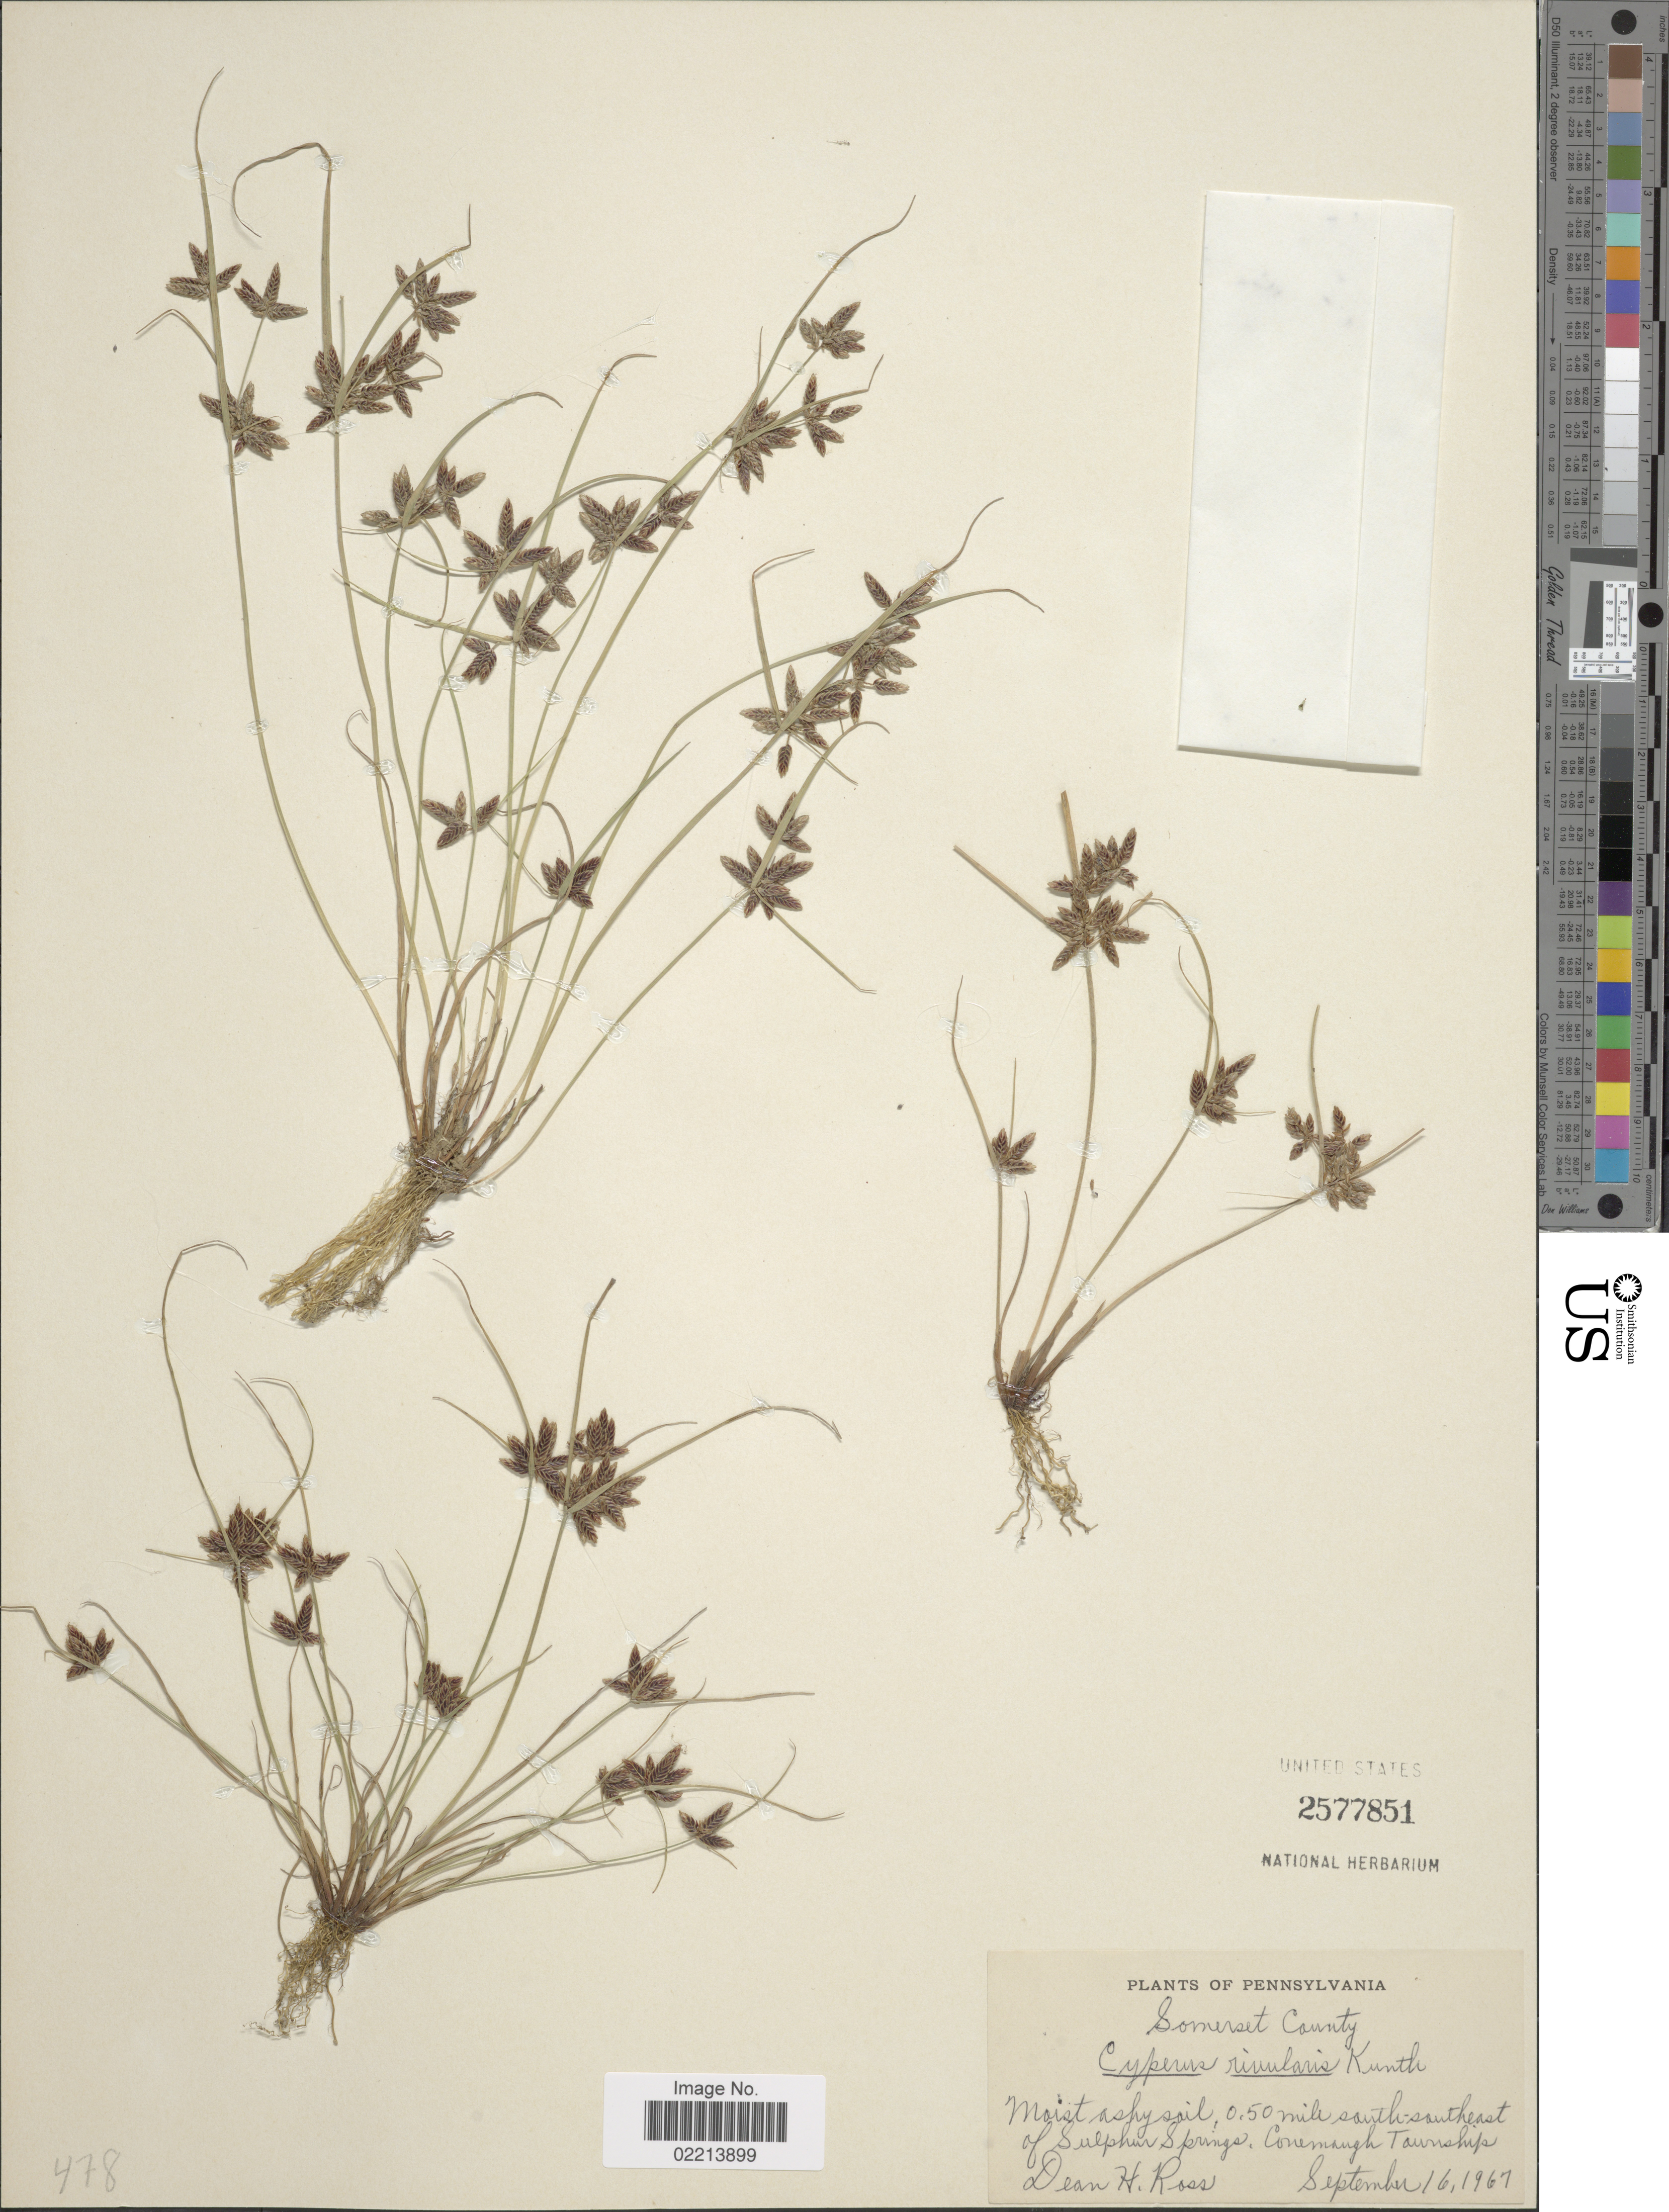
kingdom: Plantae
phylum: Tracheophyta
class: Liliopsida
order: Poales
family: Cyperaceae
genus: Cyperus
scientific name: Cyperus bipartitus Torr.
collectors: D. Ross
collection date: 1967-09-16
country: United States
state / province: Pennsylvania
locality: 0.50 miles south southwest of Sulphur springs, Conemaugh Township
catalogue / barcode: US 2577851